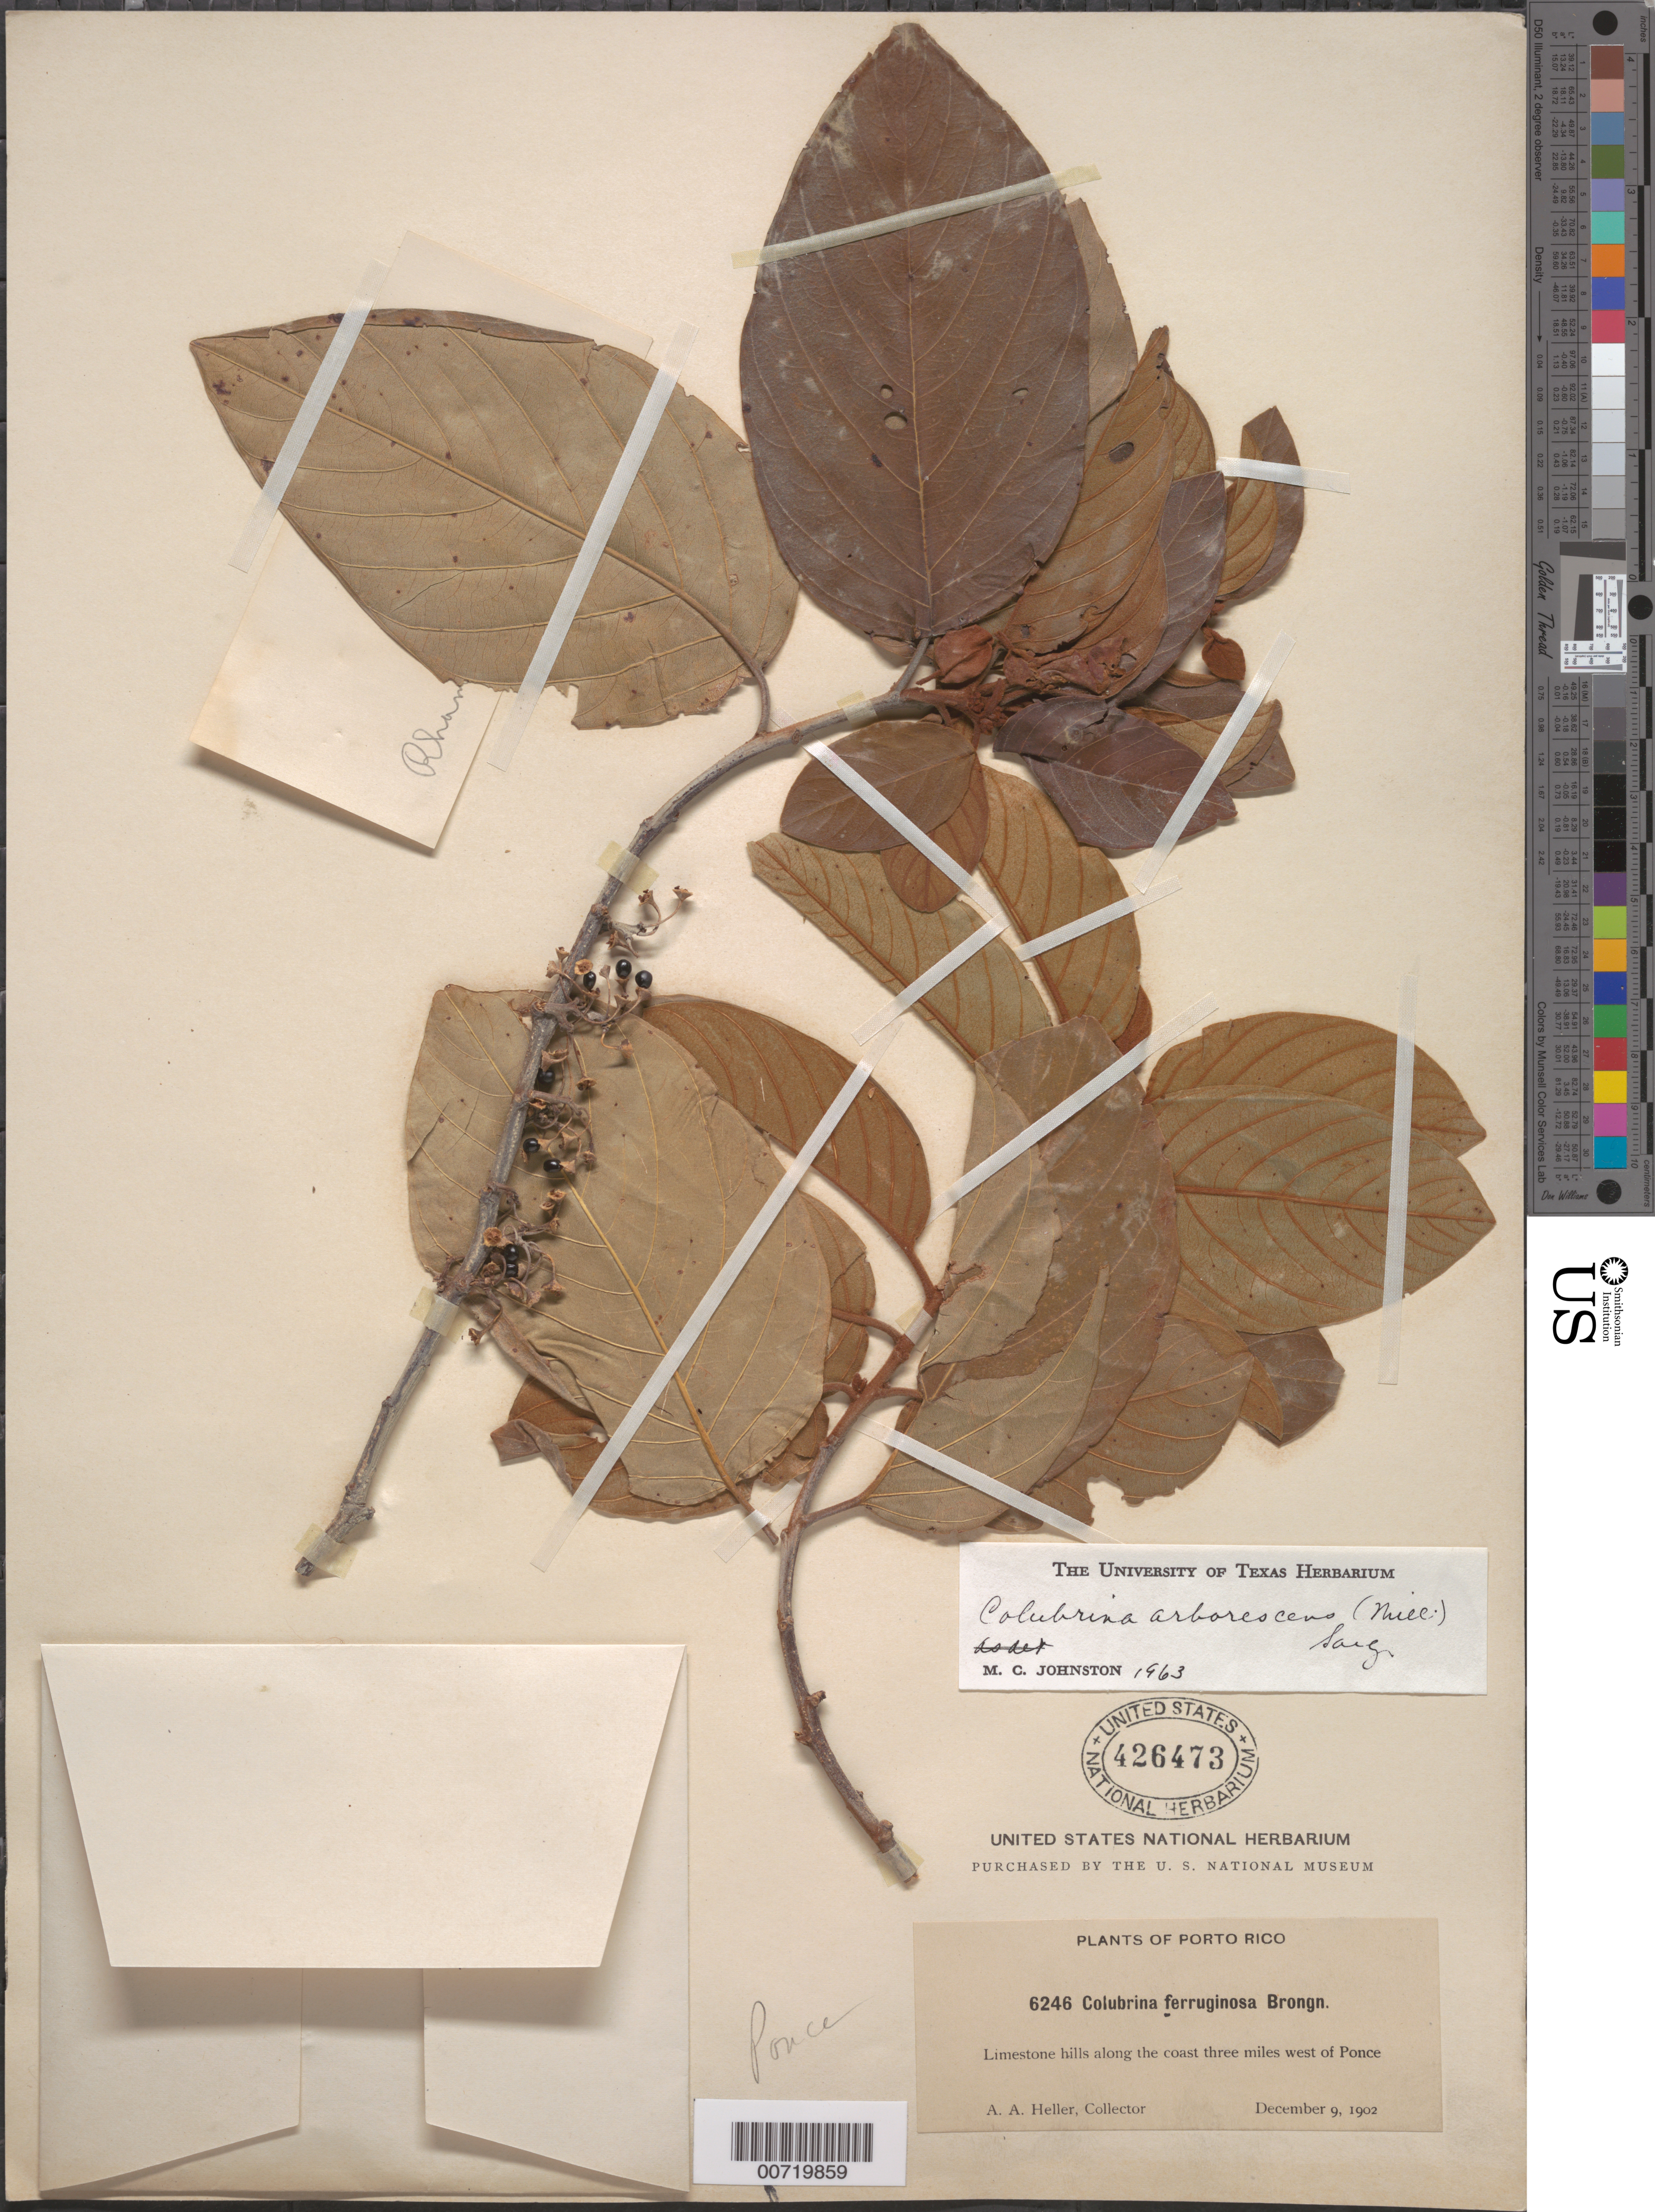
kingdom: Plantae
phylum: Tracheophyta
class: Magnoliopsida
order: Rosales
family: Rhamnaceae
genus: Colubrina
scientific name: Colubrina arborescens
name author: (Mill.) Sarg.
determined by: Johnston, Marshall C.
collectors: A. A. Heller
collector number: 6246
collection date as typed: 09 Dec 1902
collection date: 1902-12-09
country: Puerto Rico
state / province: Ponce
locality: Ponce, along coast 3 mi W of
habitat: Limestone hills along coast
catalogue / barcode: US 426473